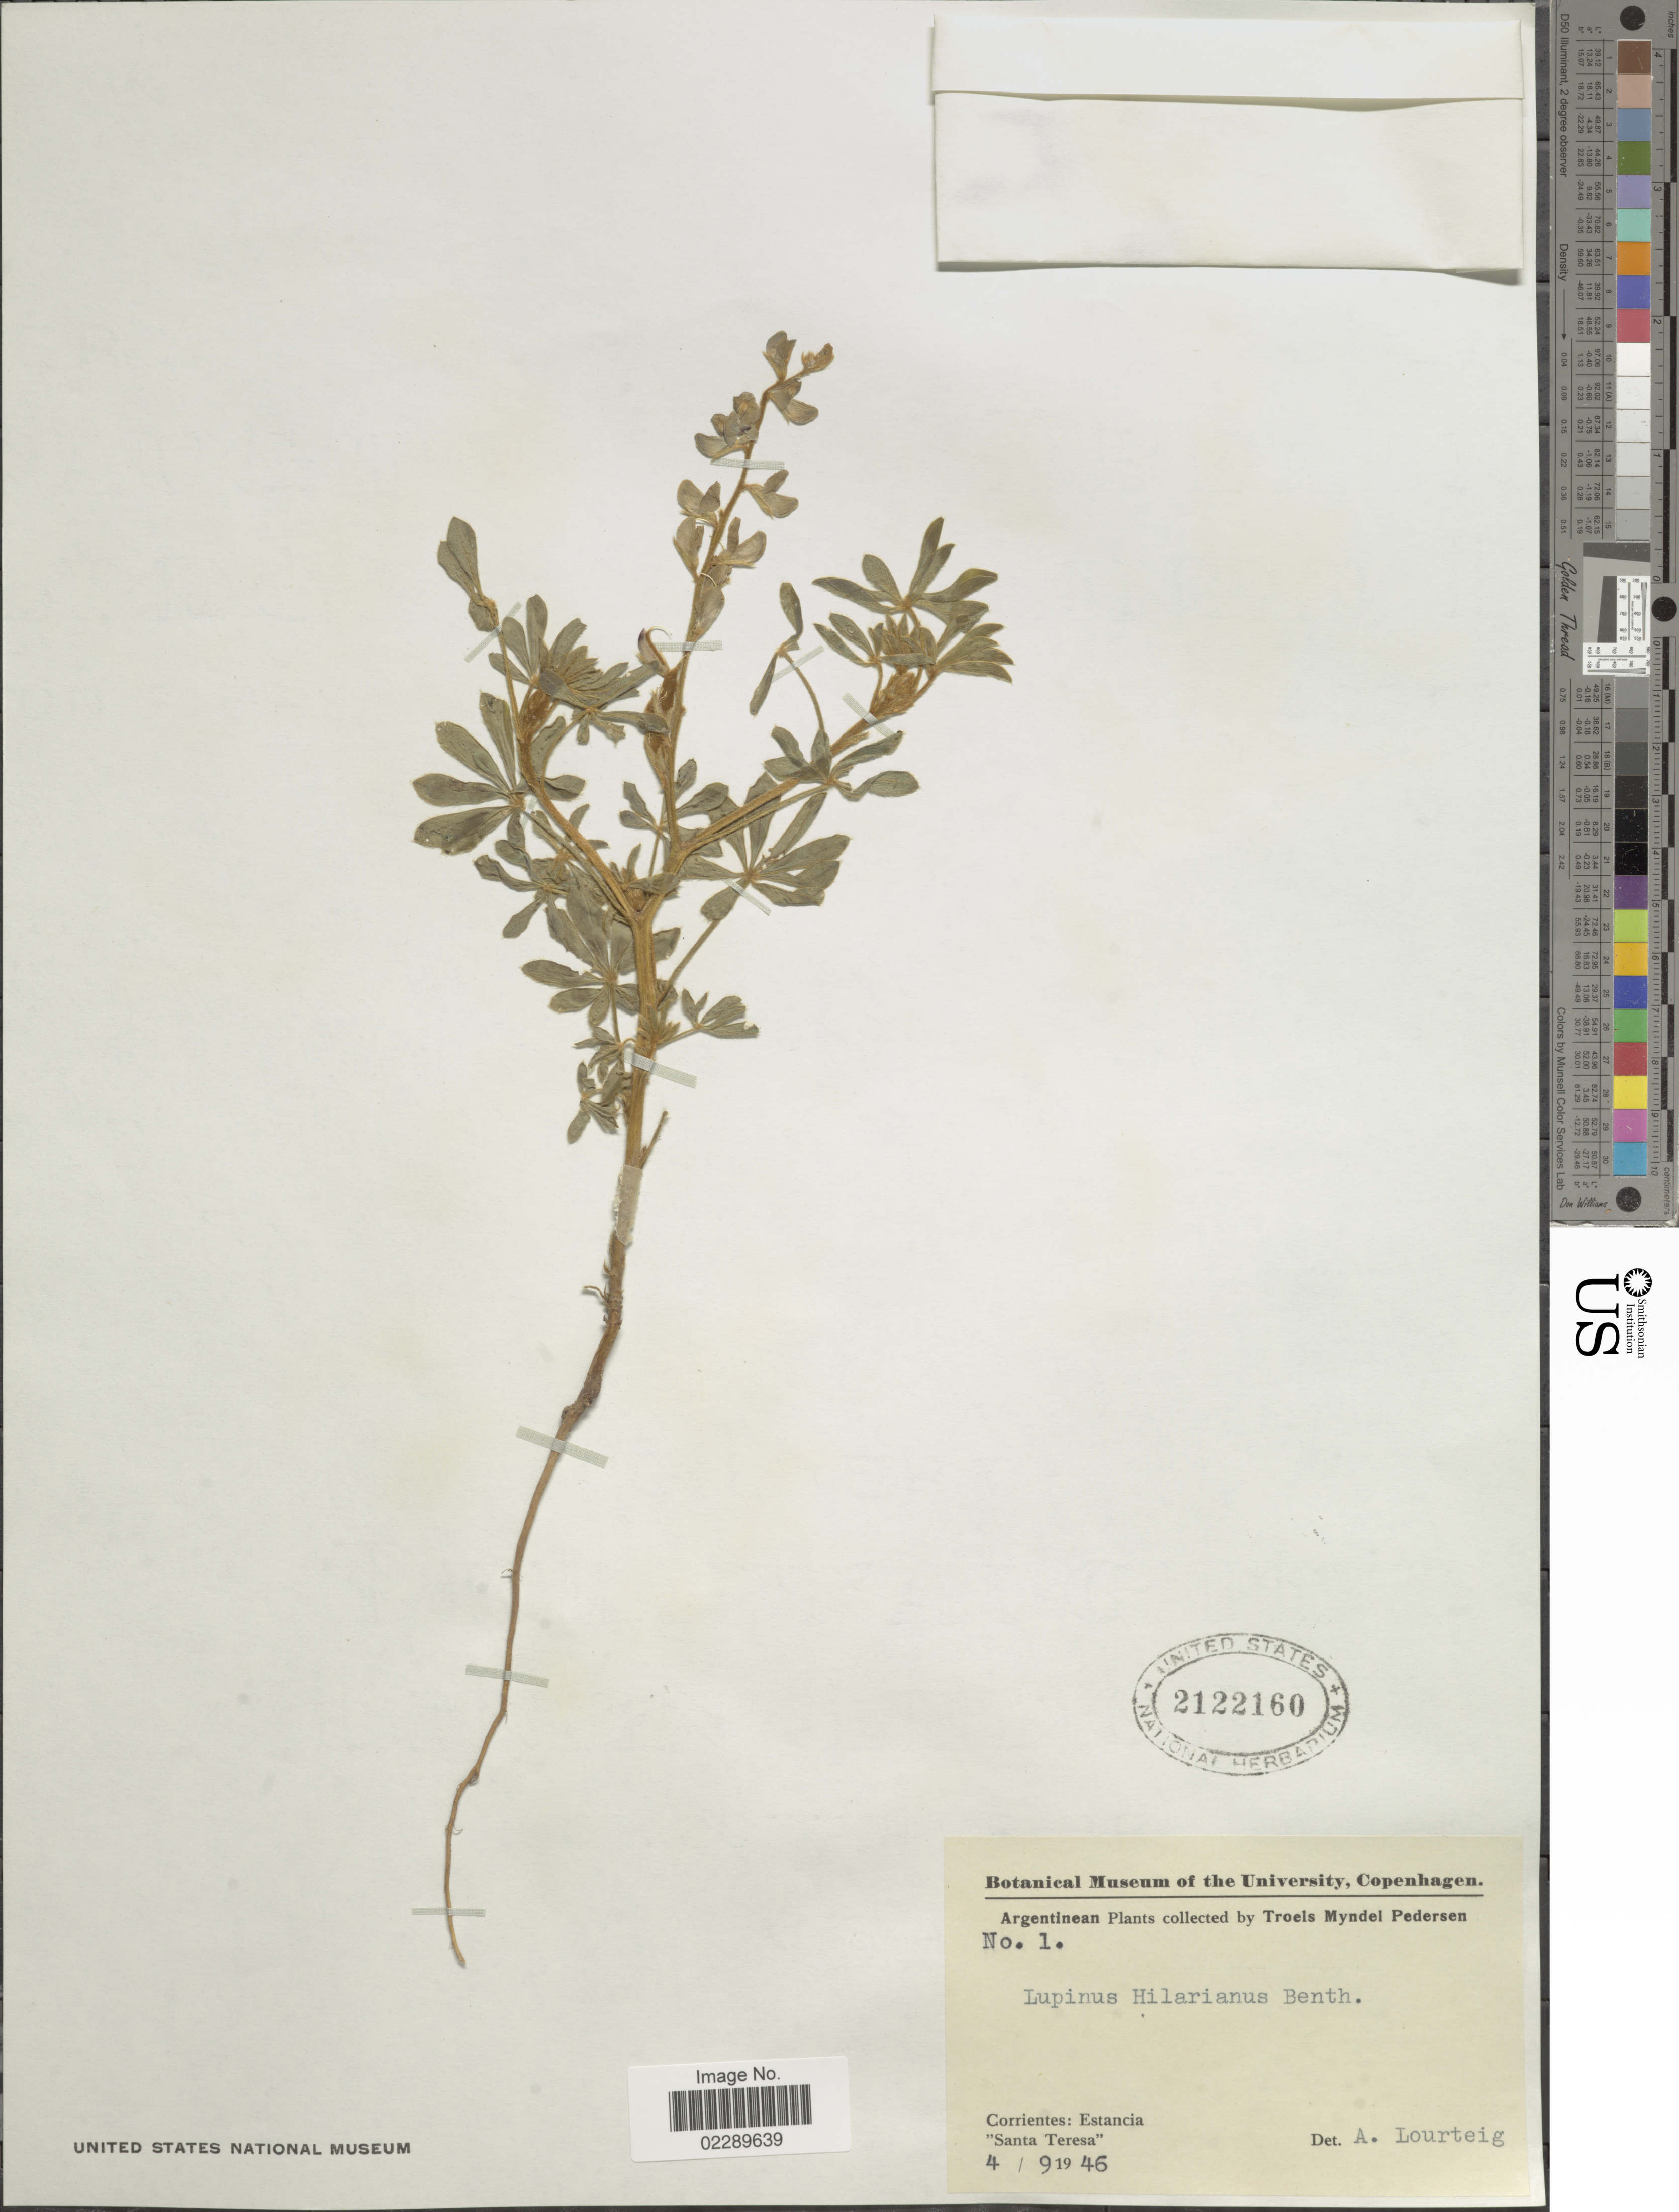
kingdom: Plantae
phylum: Tracheophyta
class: Magnoliopsida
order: Fabales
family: Fabaceae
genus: Lupinus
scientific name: Lupinus gibertianus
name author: C.P. Sm.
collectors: T. Pederson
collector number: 1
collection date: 1946-09-04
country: Argentina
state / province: Corrientes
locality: Corrientes: Estancia. "Santa Teresa".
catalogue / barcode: US 2122160